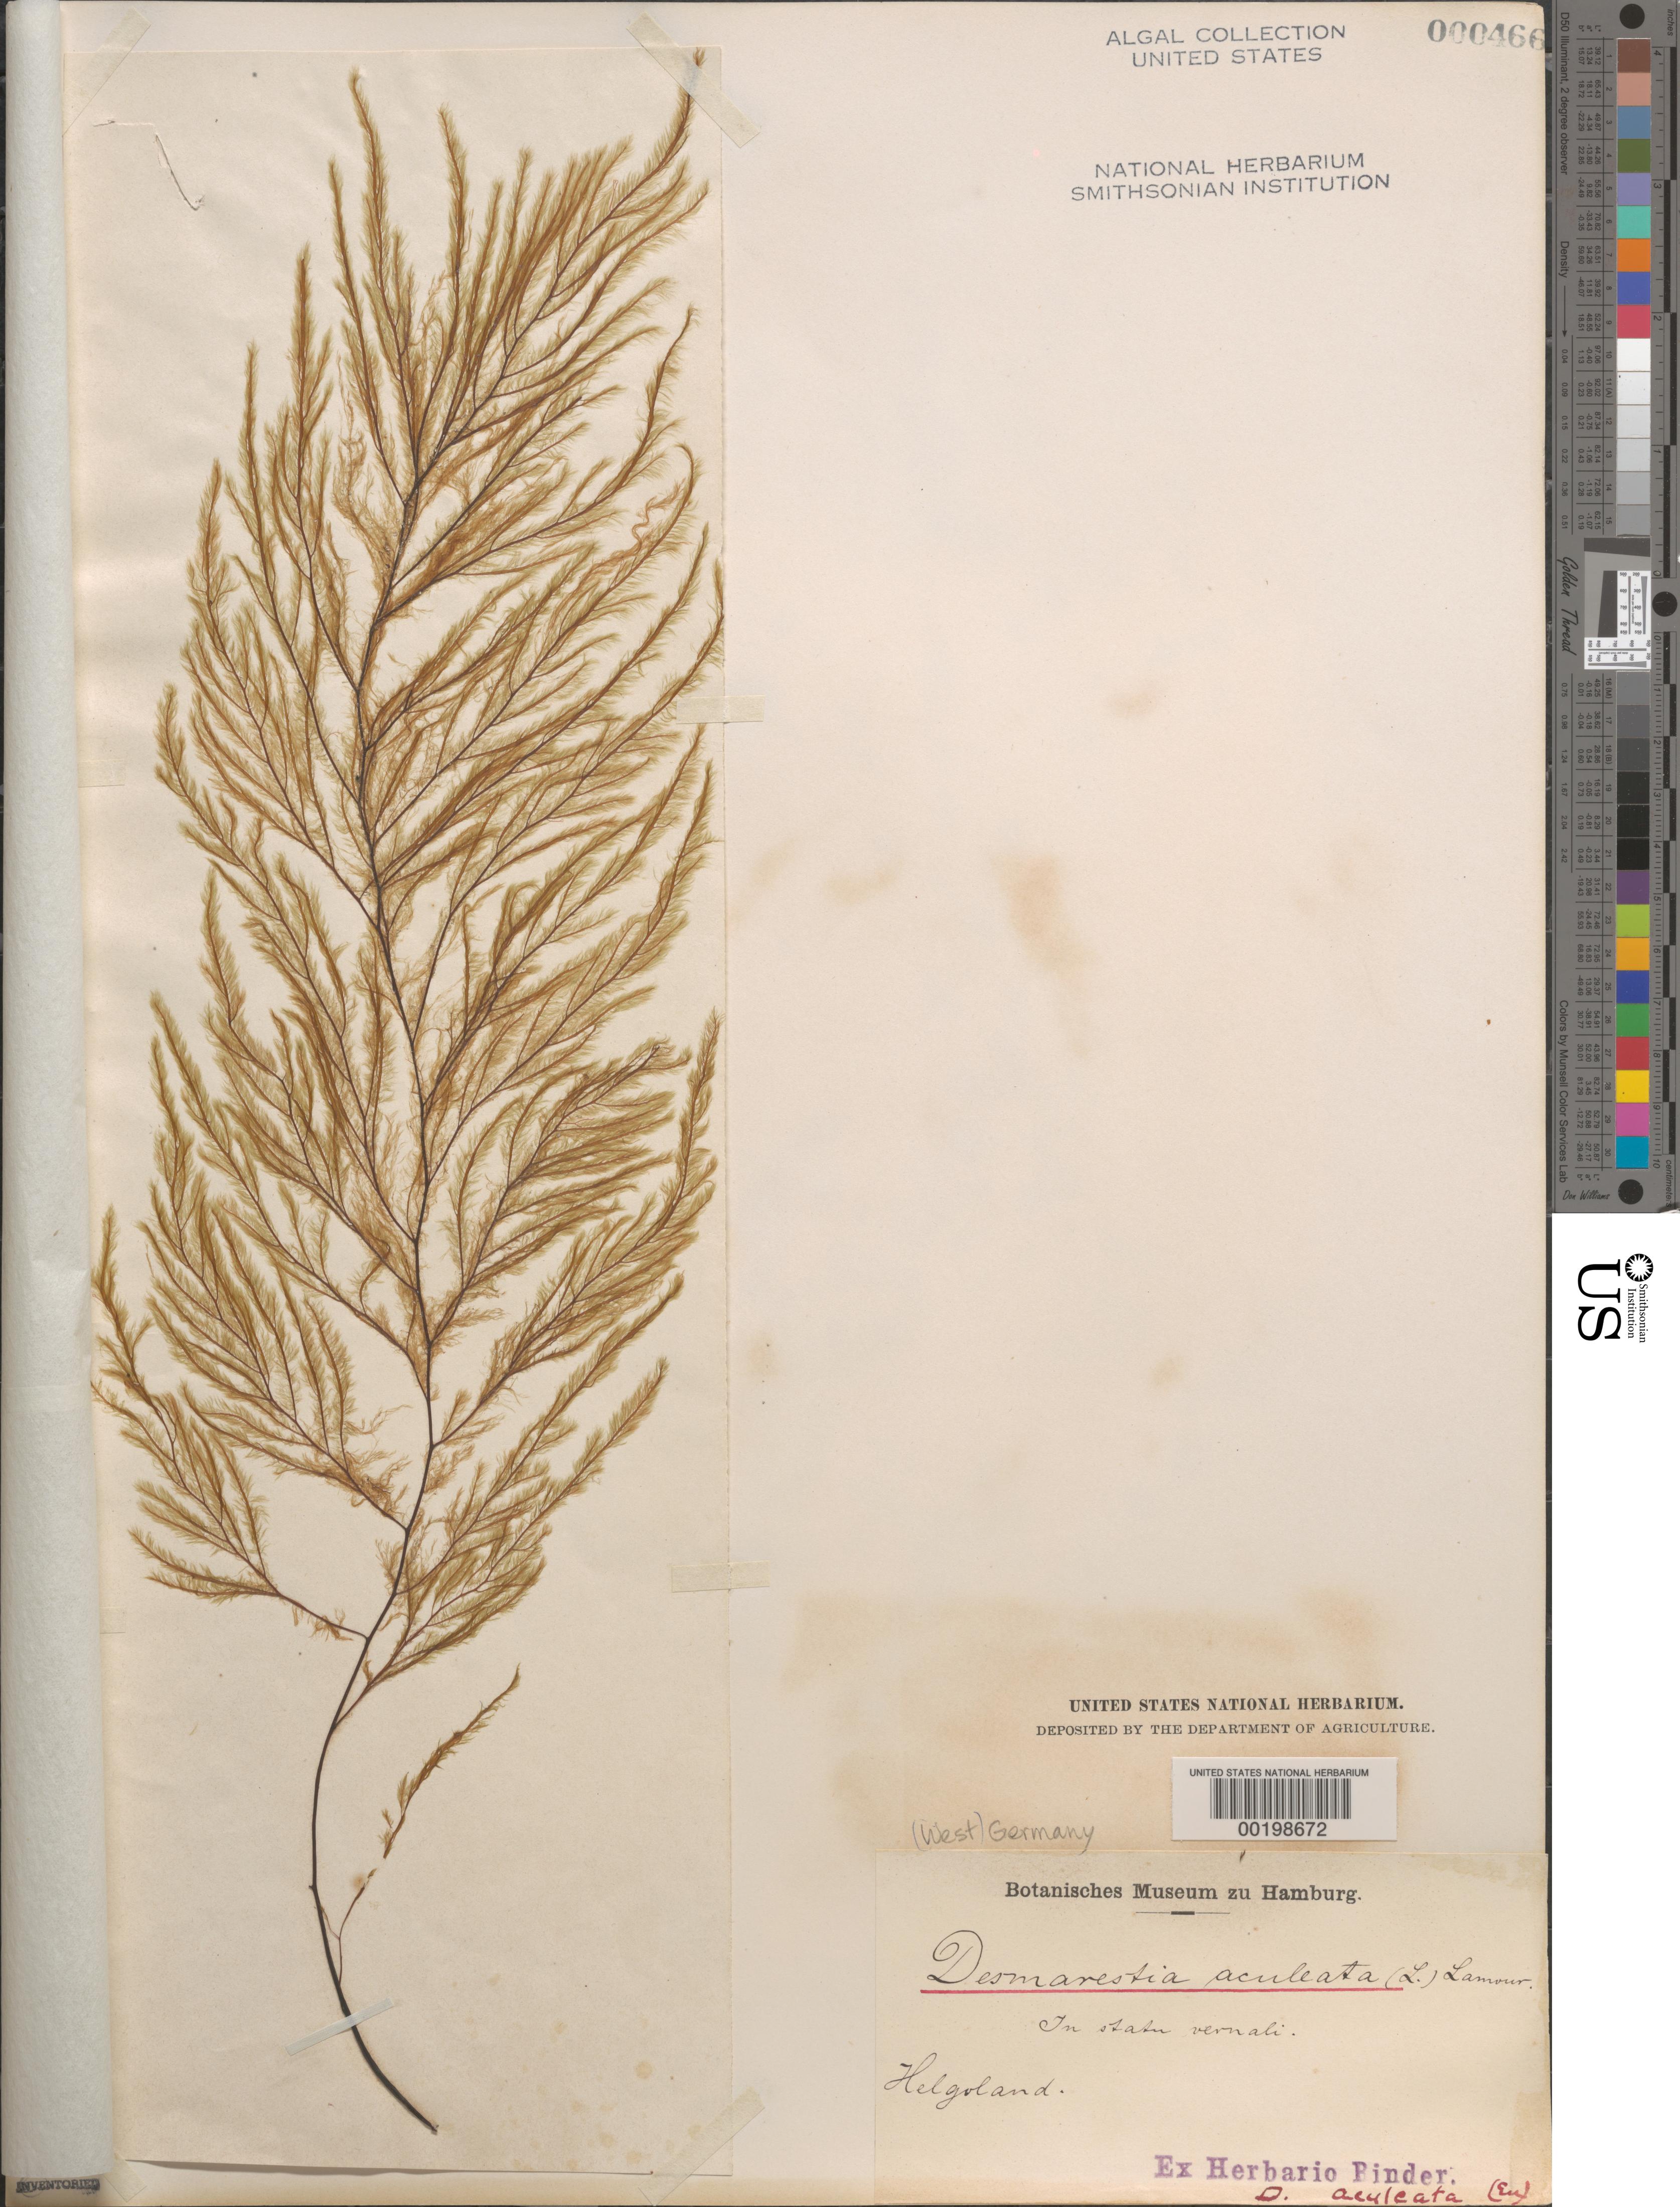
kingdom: Chromista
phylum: Ochrophyta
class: Phaeophyceae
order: Desmarestiales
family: Desmarestiaceae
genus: Desmarestia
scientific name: Desmarestia aculeata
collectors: F. Binder (herbarium)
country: Germany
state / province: Schleswig-Holstein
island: Helgoland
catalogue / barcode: US 466